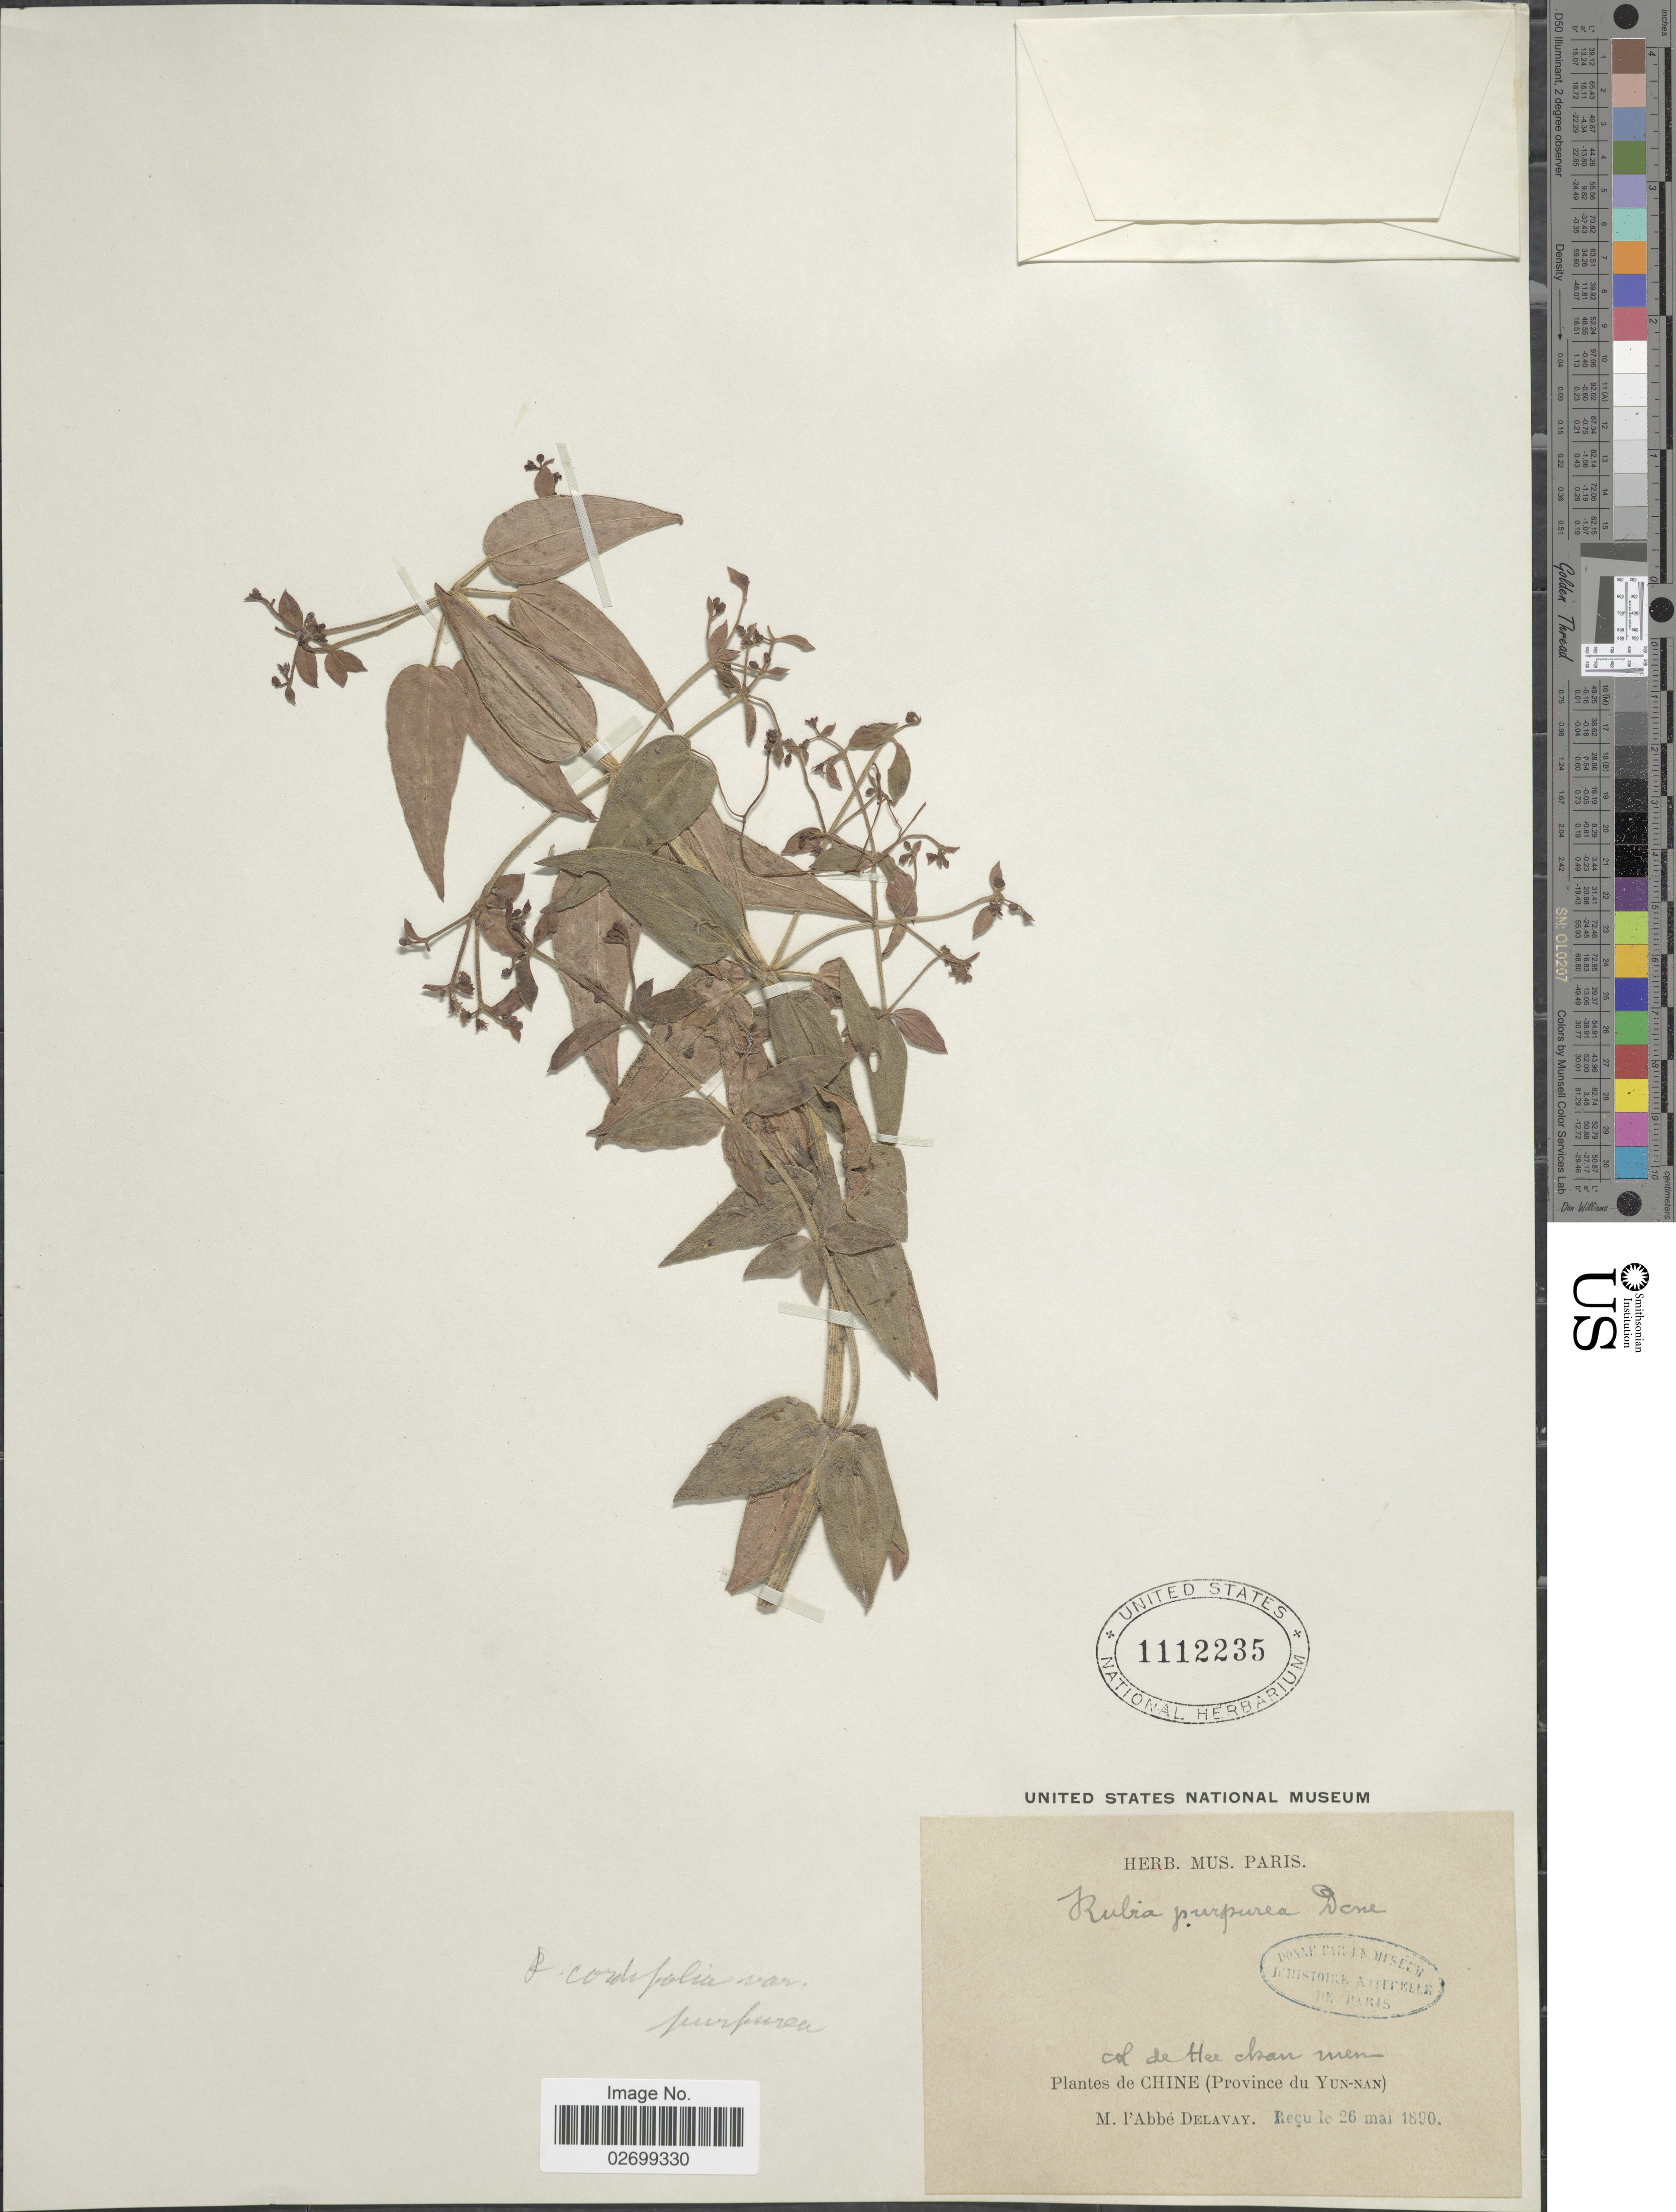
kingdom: Plantae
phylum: Tracheophyta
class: Magnoliopsida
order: Gentianales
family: Rubiaceae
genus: Rubia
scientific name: Rubia cordifolia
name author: L.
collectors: P. Delavay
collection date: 1890-05-26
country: China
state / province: Yunnan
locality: de Hee chan men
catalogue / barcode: US 1112235